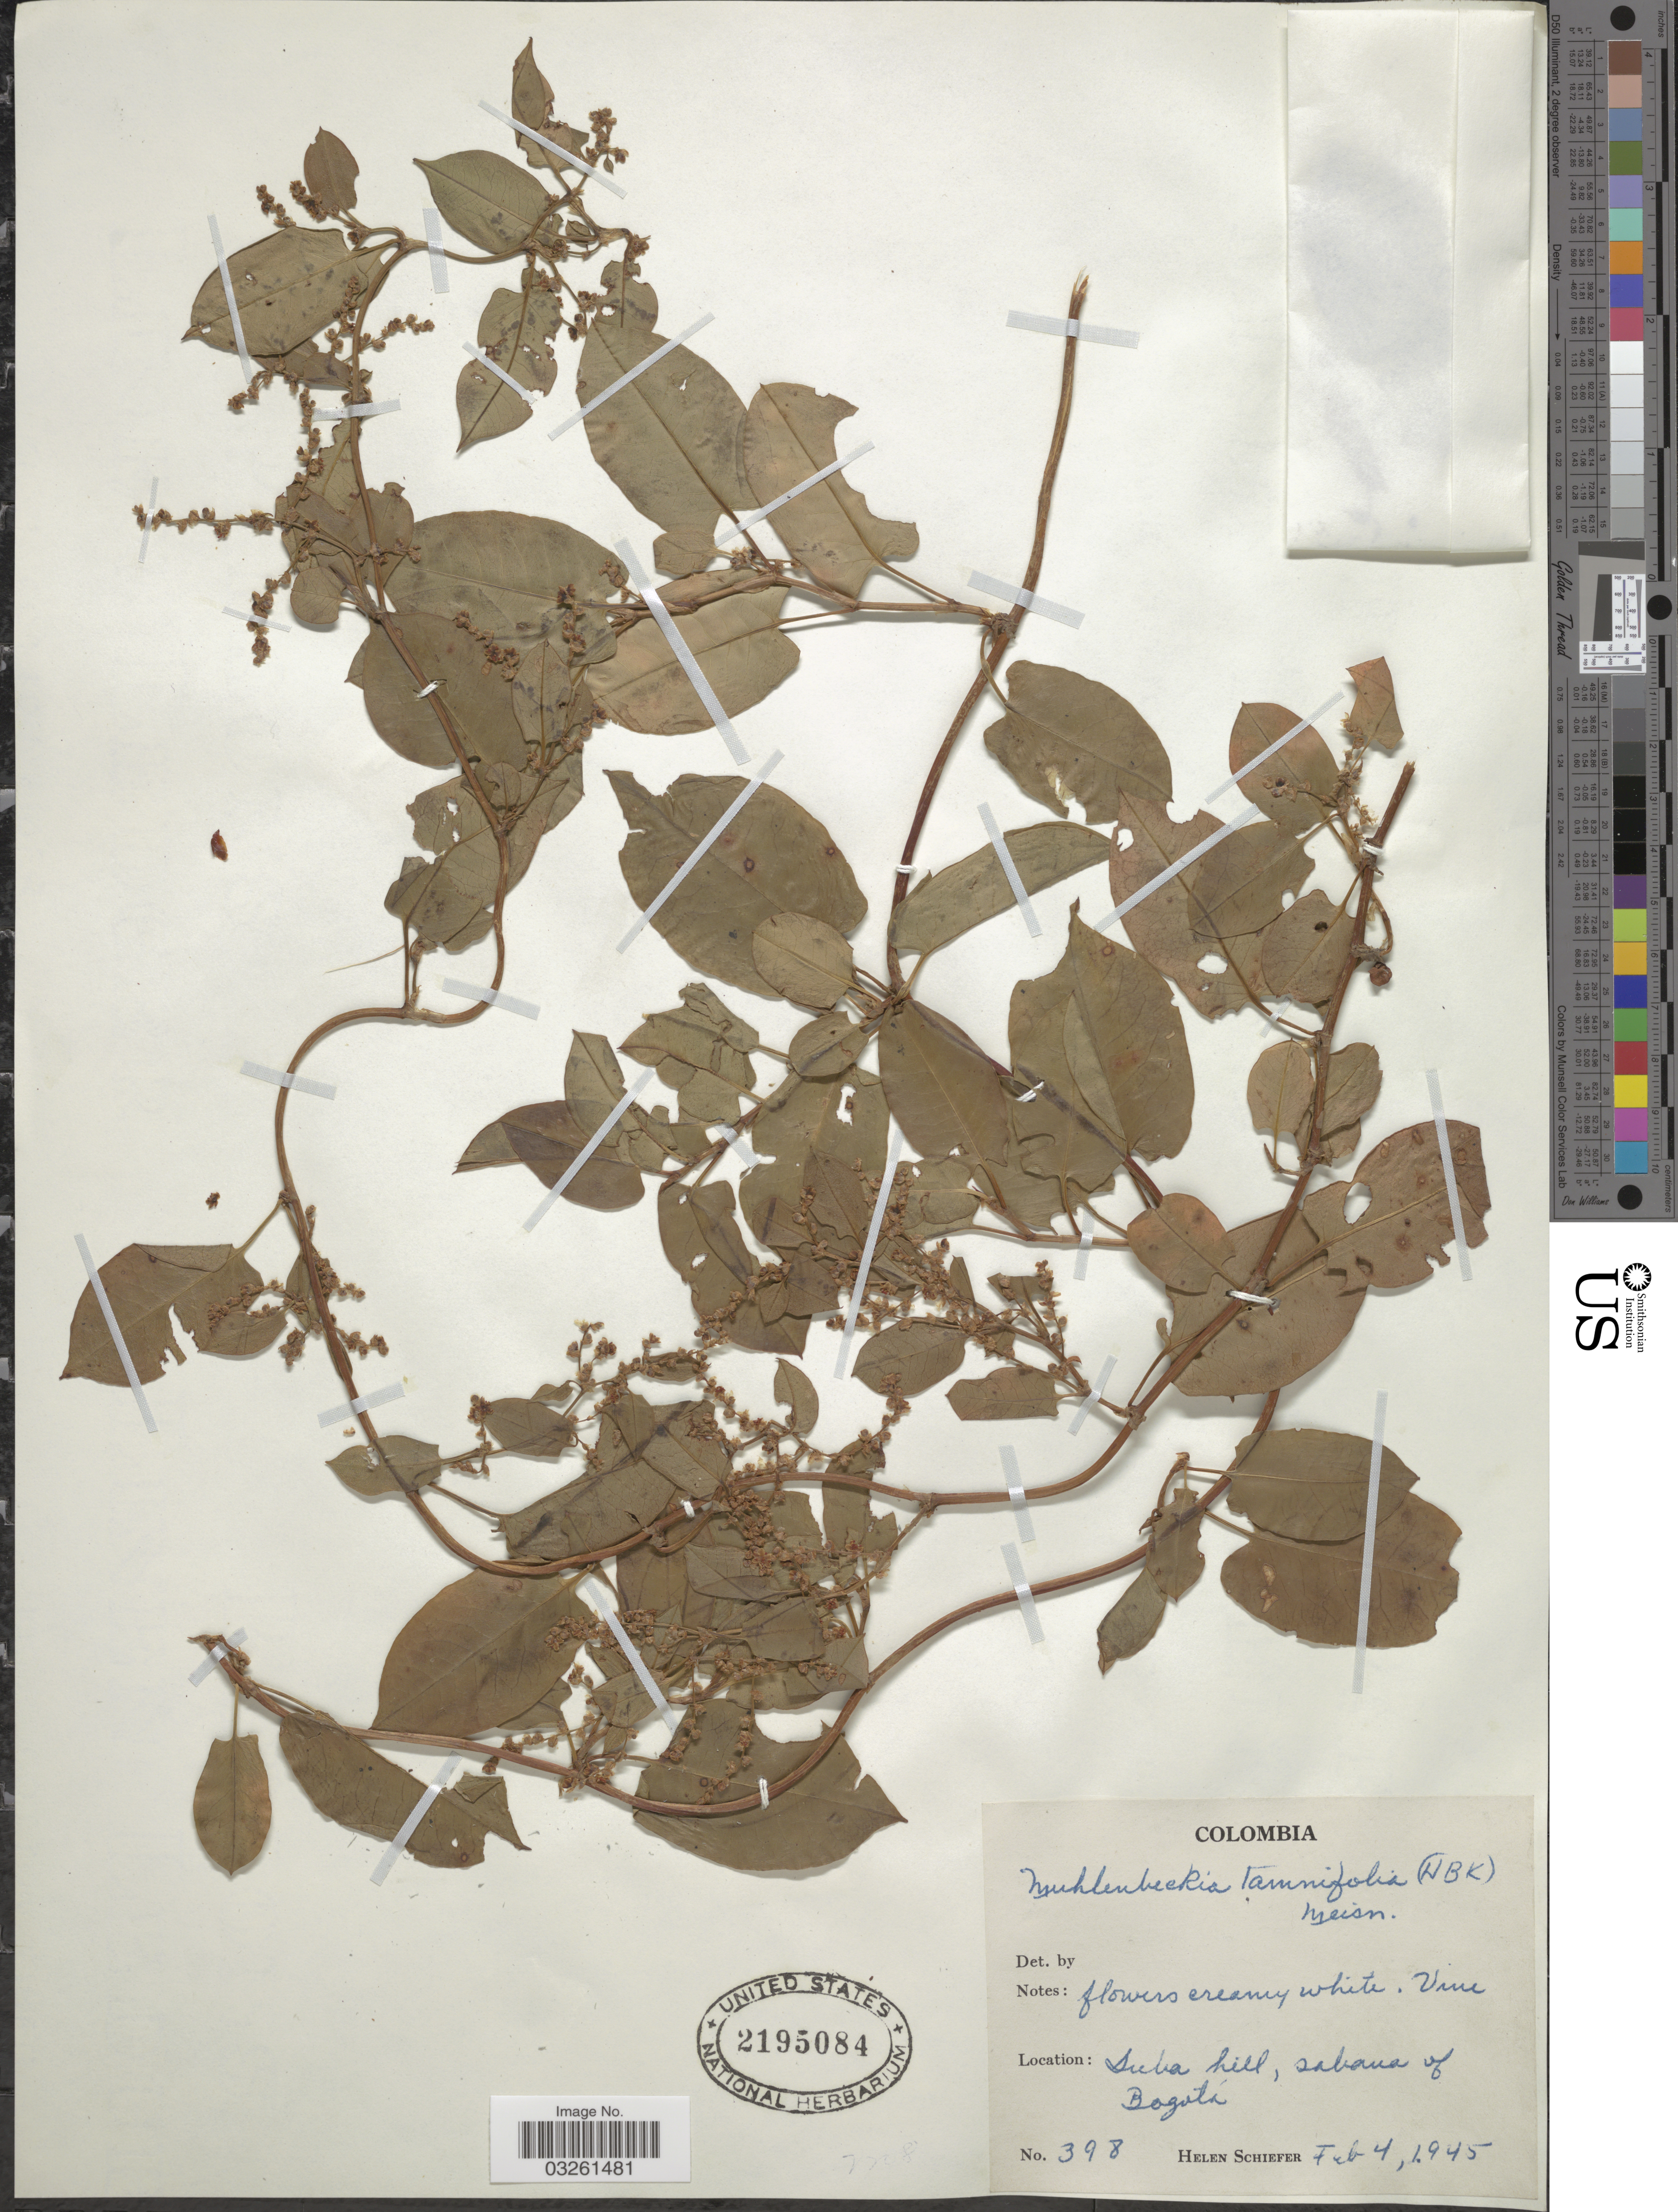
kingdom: Plantae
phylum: Tracheophyta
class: Magnoliopsida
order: Caryophyllales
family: Polygonaceae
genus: Muehlenbeckia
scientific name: Muehlenbeckia tamnifolia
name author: (Kunth) Meisn.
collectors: H. Schiefer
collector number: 398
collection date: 1945-02-04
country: Colombia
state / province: Bogota D.C.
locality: Suba hill, sabana of Bogotá.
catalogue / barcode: US 2195084